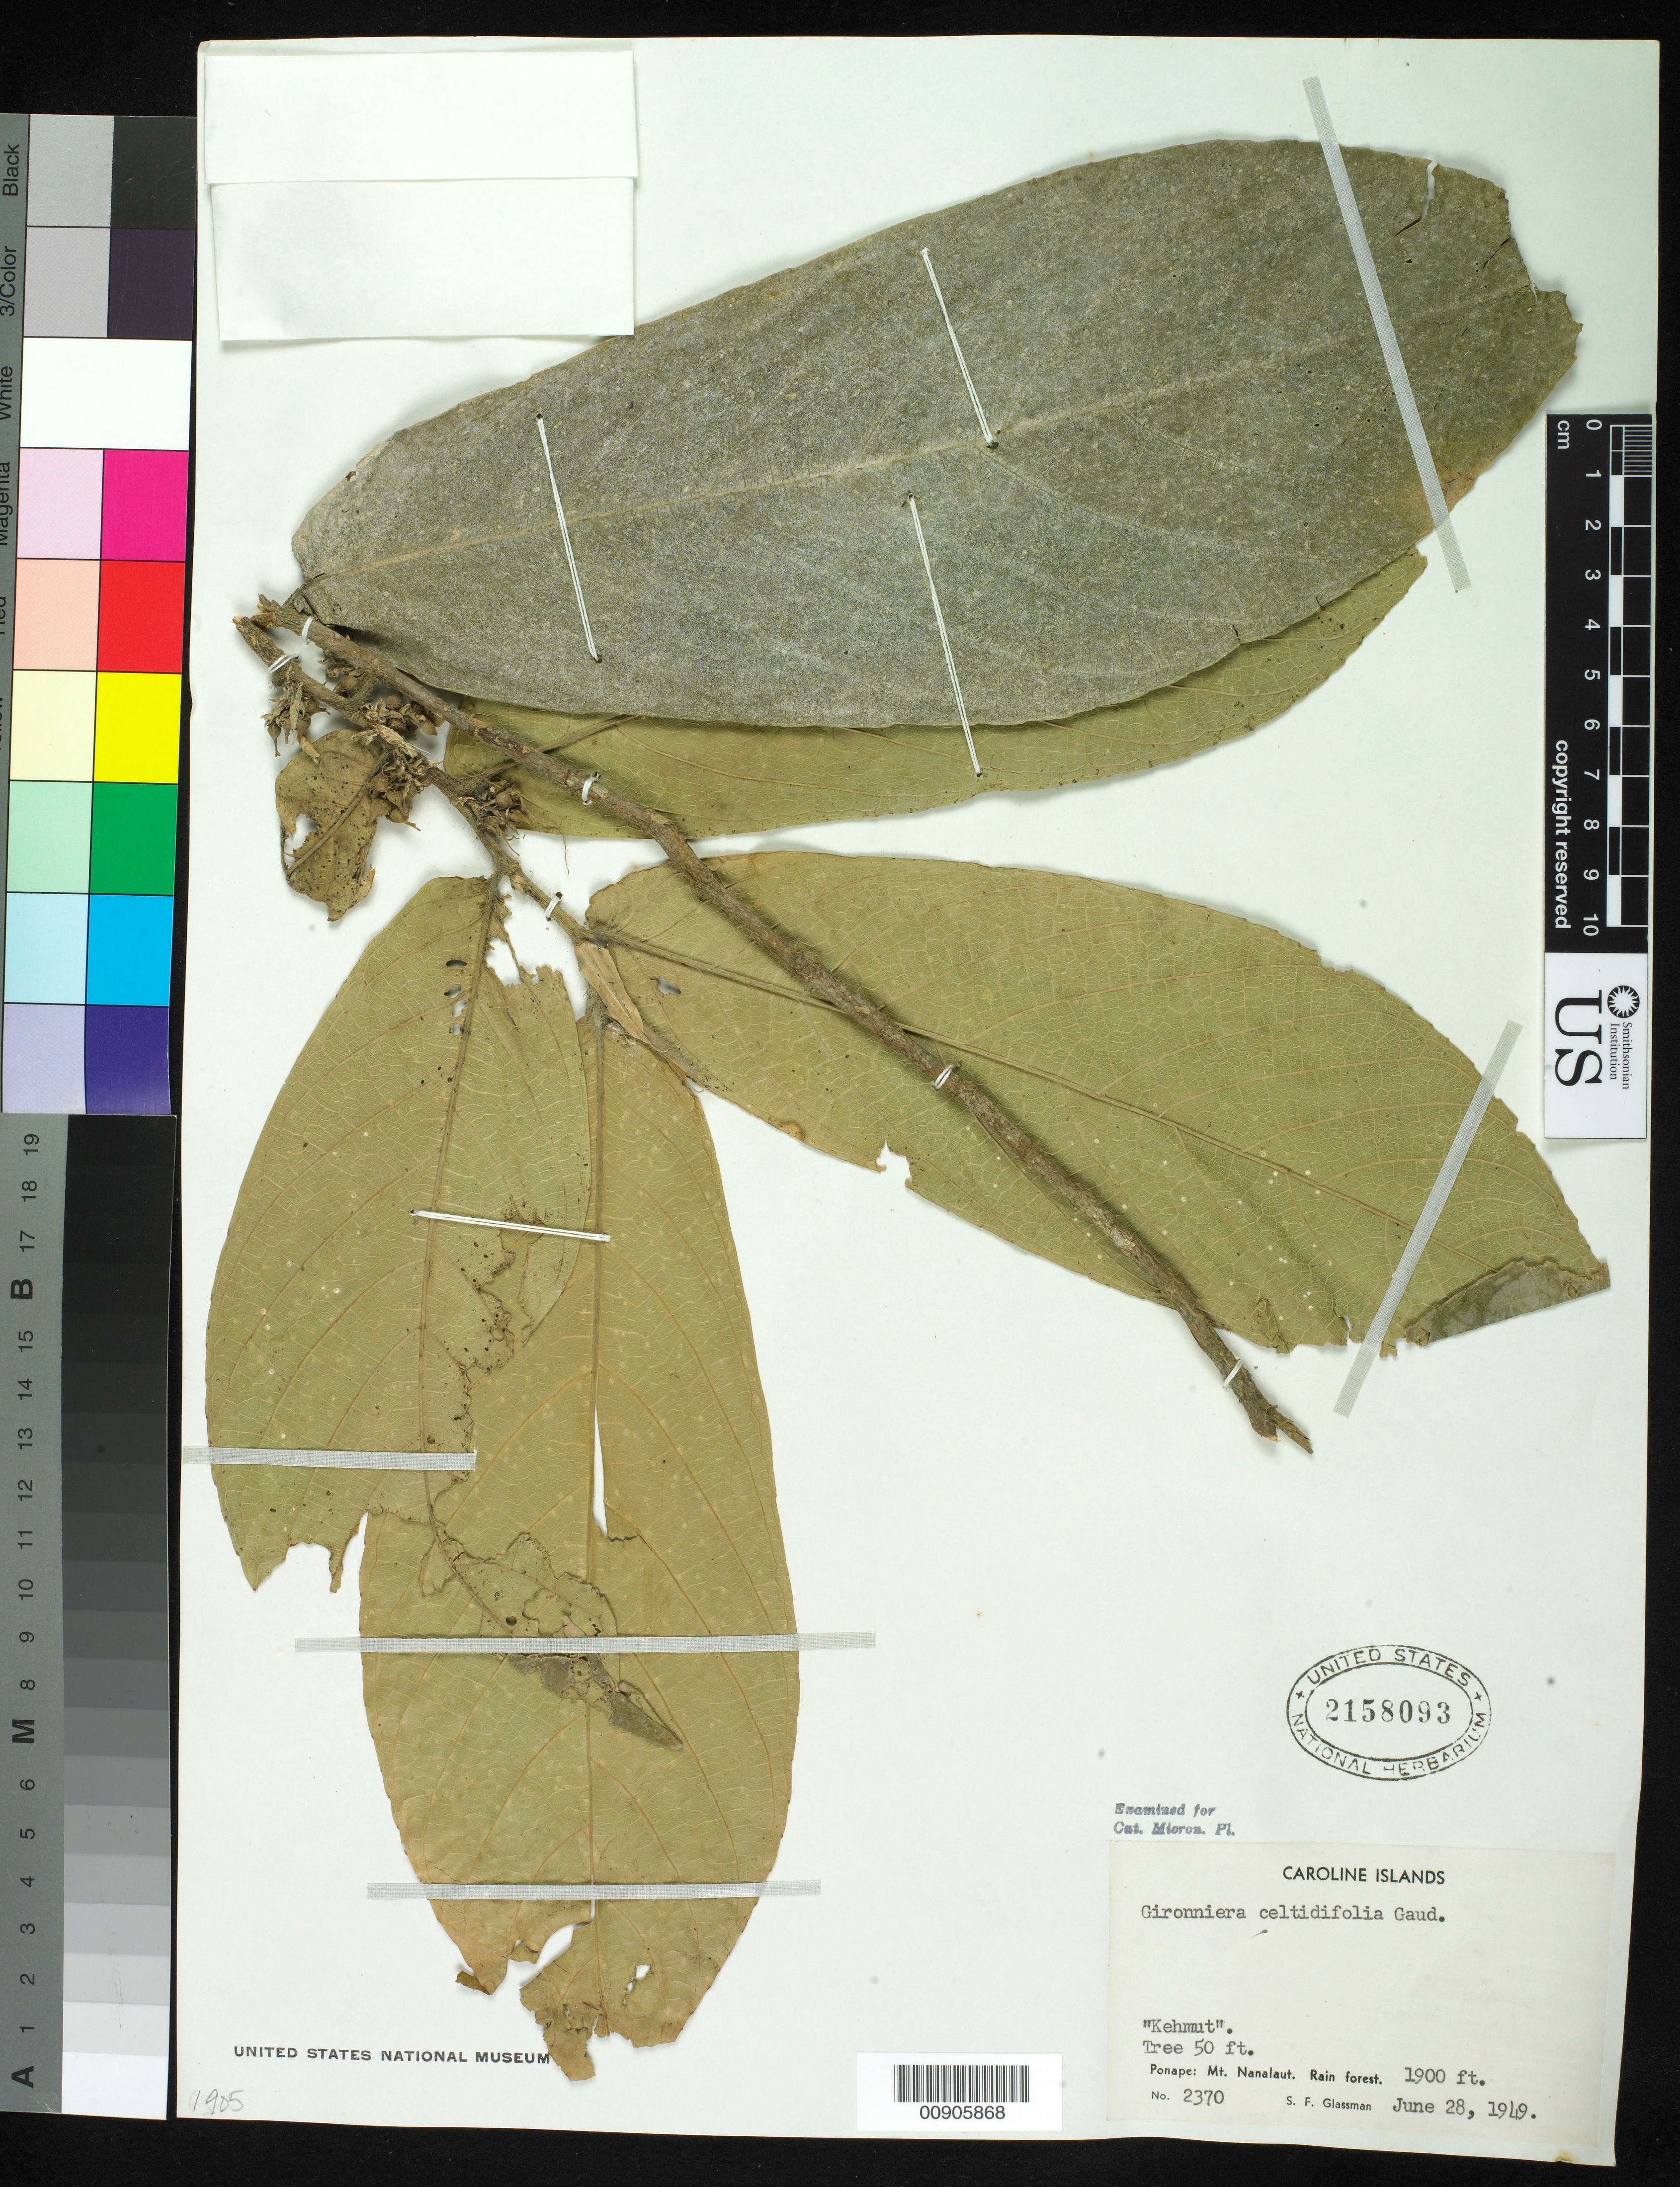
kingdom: Plantae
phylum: Tracheophyta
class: Magnoliopsida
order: Rosales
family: Cannabaceae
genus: Gironniera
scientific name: Gironniera celtidifolia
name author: Gaudich.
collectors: S. F. Glassman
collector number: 2370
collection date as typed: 28 Jun 1949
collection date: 1949-06-28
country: Micronesia, Federated States of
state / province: Pohnpei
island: Pohnpei [Ponape]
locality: Mt. Nanalaut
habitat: rainforest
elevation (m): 579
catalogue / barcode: US 2158093